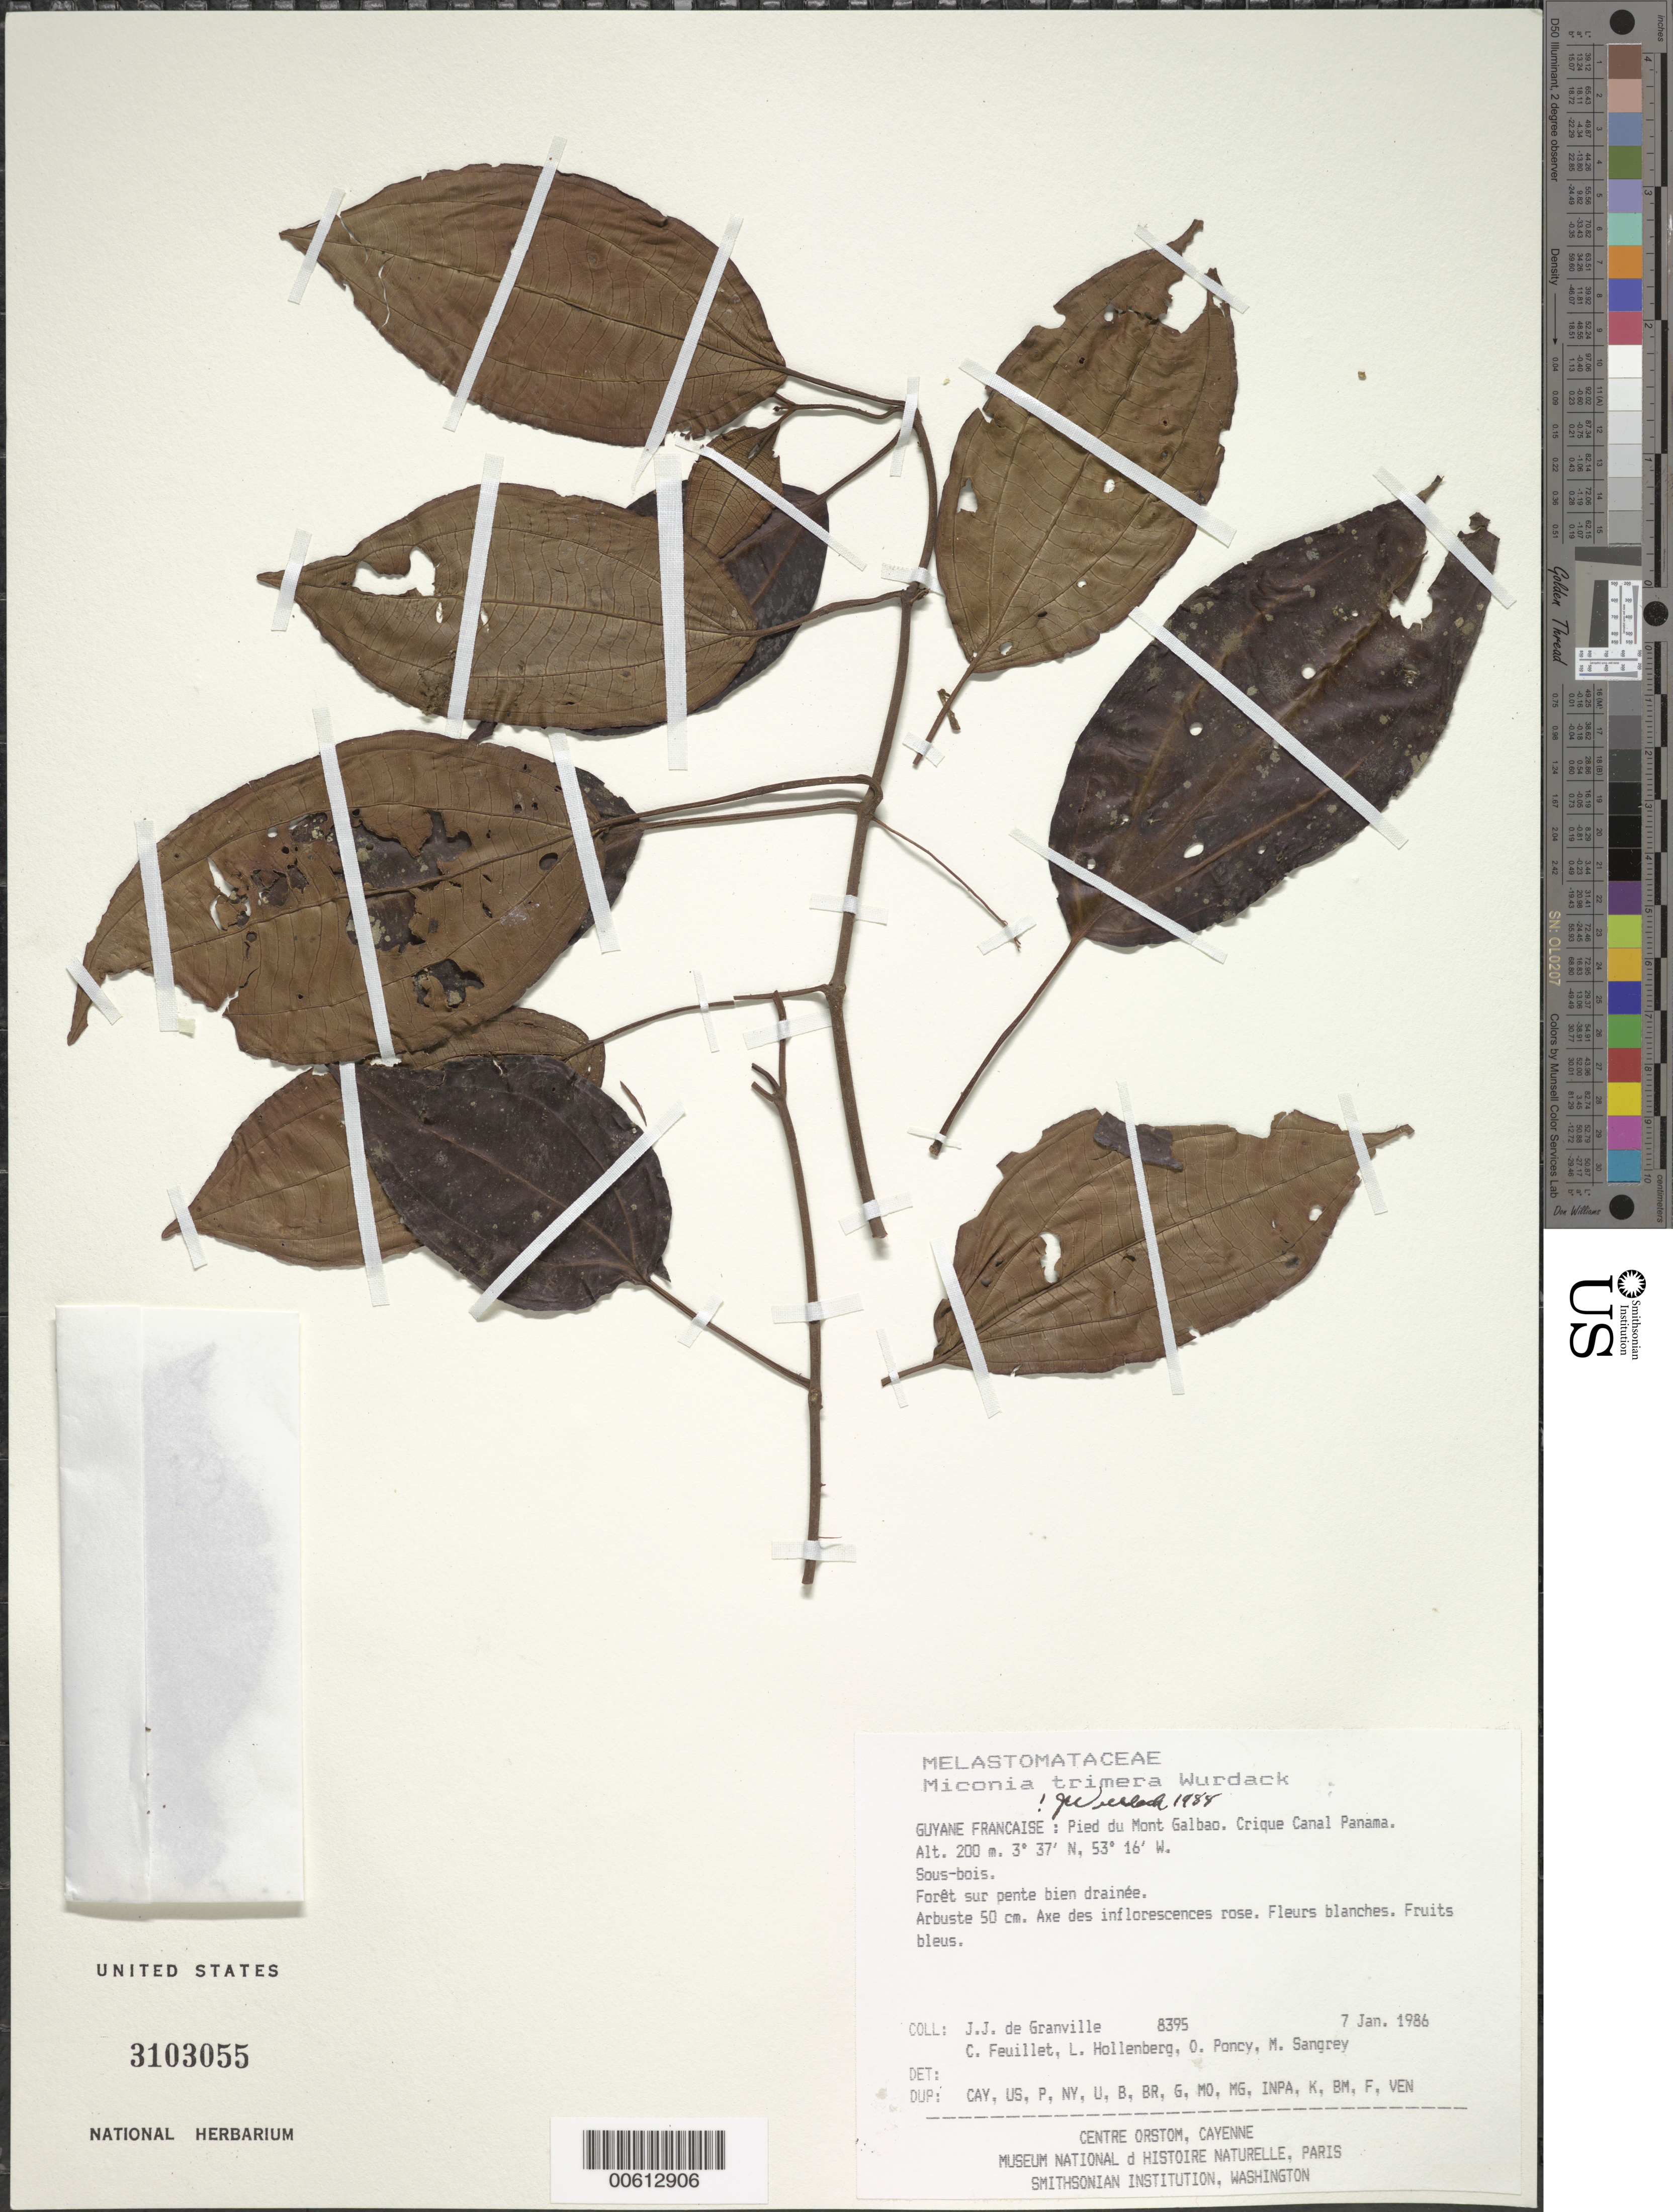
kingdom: Plantae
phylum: Tracheophyta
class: Magnoliopsida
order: Myrtales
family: Melastomataceae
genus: Miconia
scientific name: Miconia trimera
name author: Wurdack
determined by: Wurdack, John J., (US), US (UNITED STATES)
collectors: J.-J. de Granville, C. Feuillet, L. Hollenberg, O. Poncy & M. S. Sangrey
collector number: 8395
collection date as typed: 7-Jan-86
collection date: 1986-01-07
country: French Guiana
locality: Pied du Mont Galbao. Crique Canal Panama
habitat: Sous-bois; forêt sur pent bien drainée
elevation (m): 200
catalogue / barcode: US 3103055